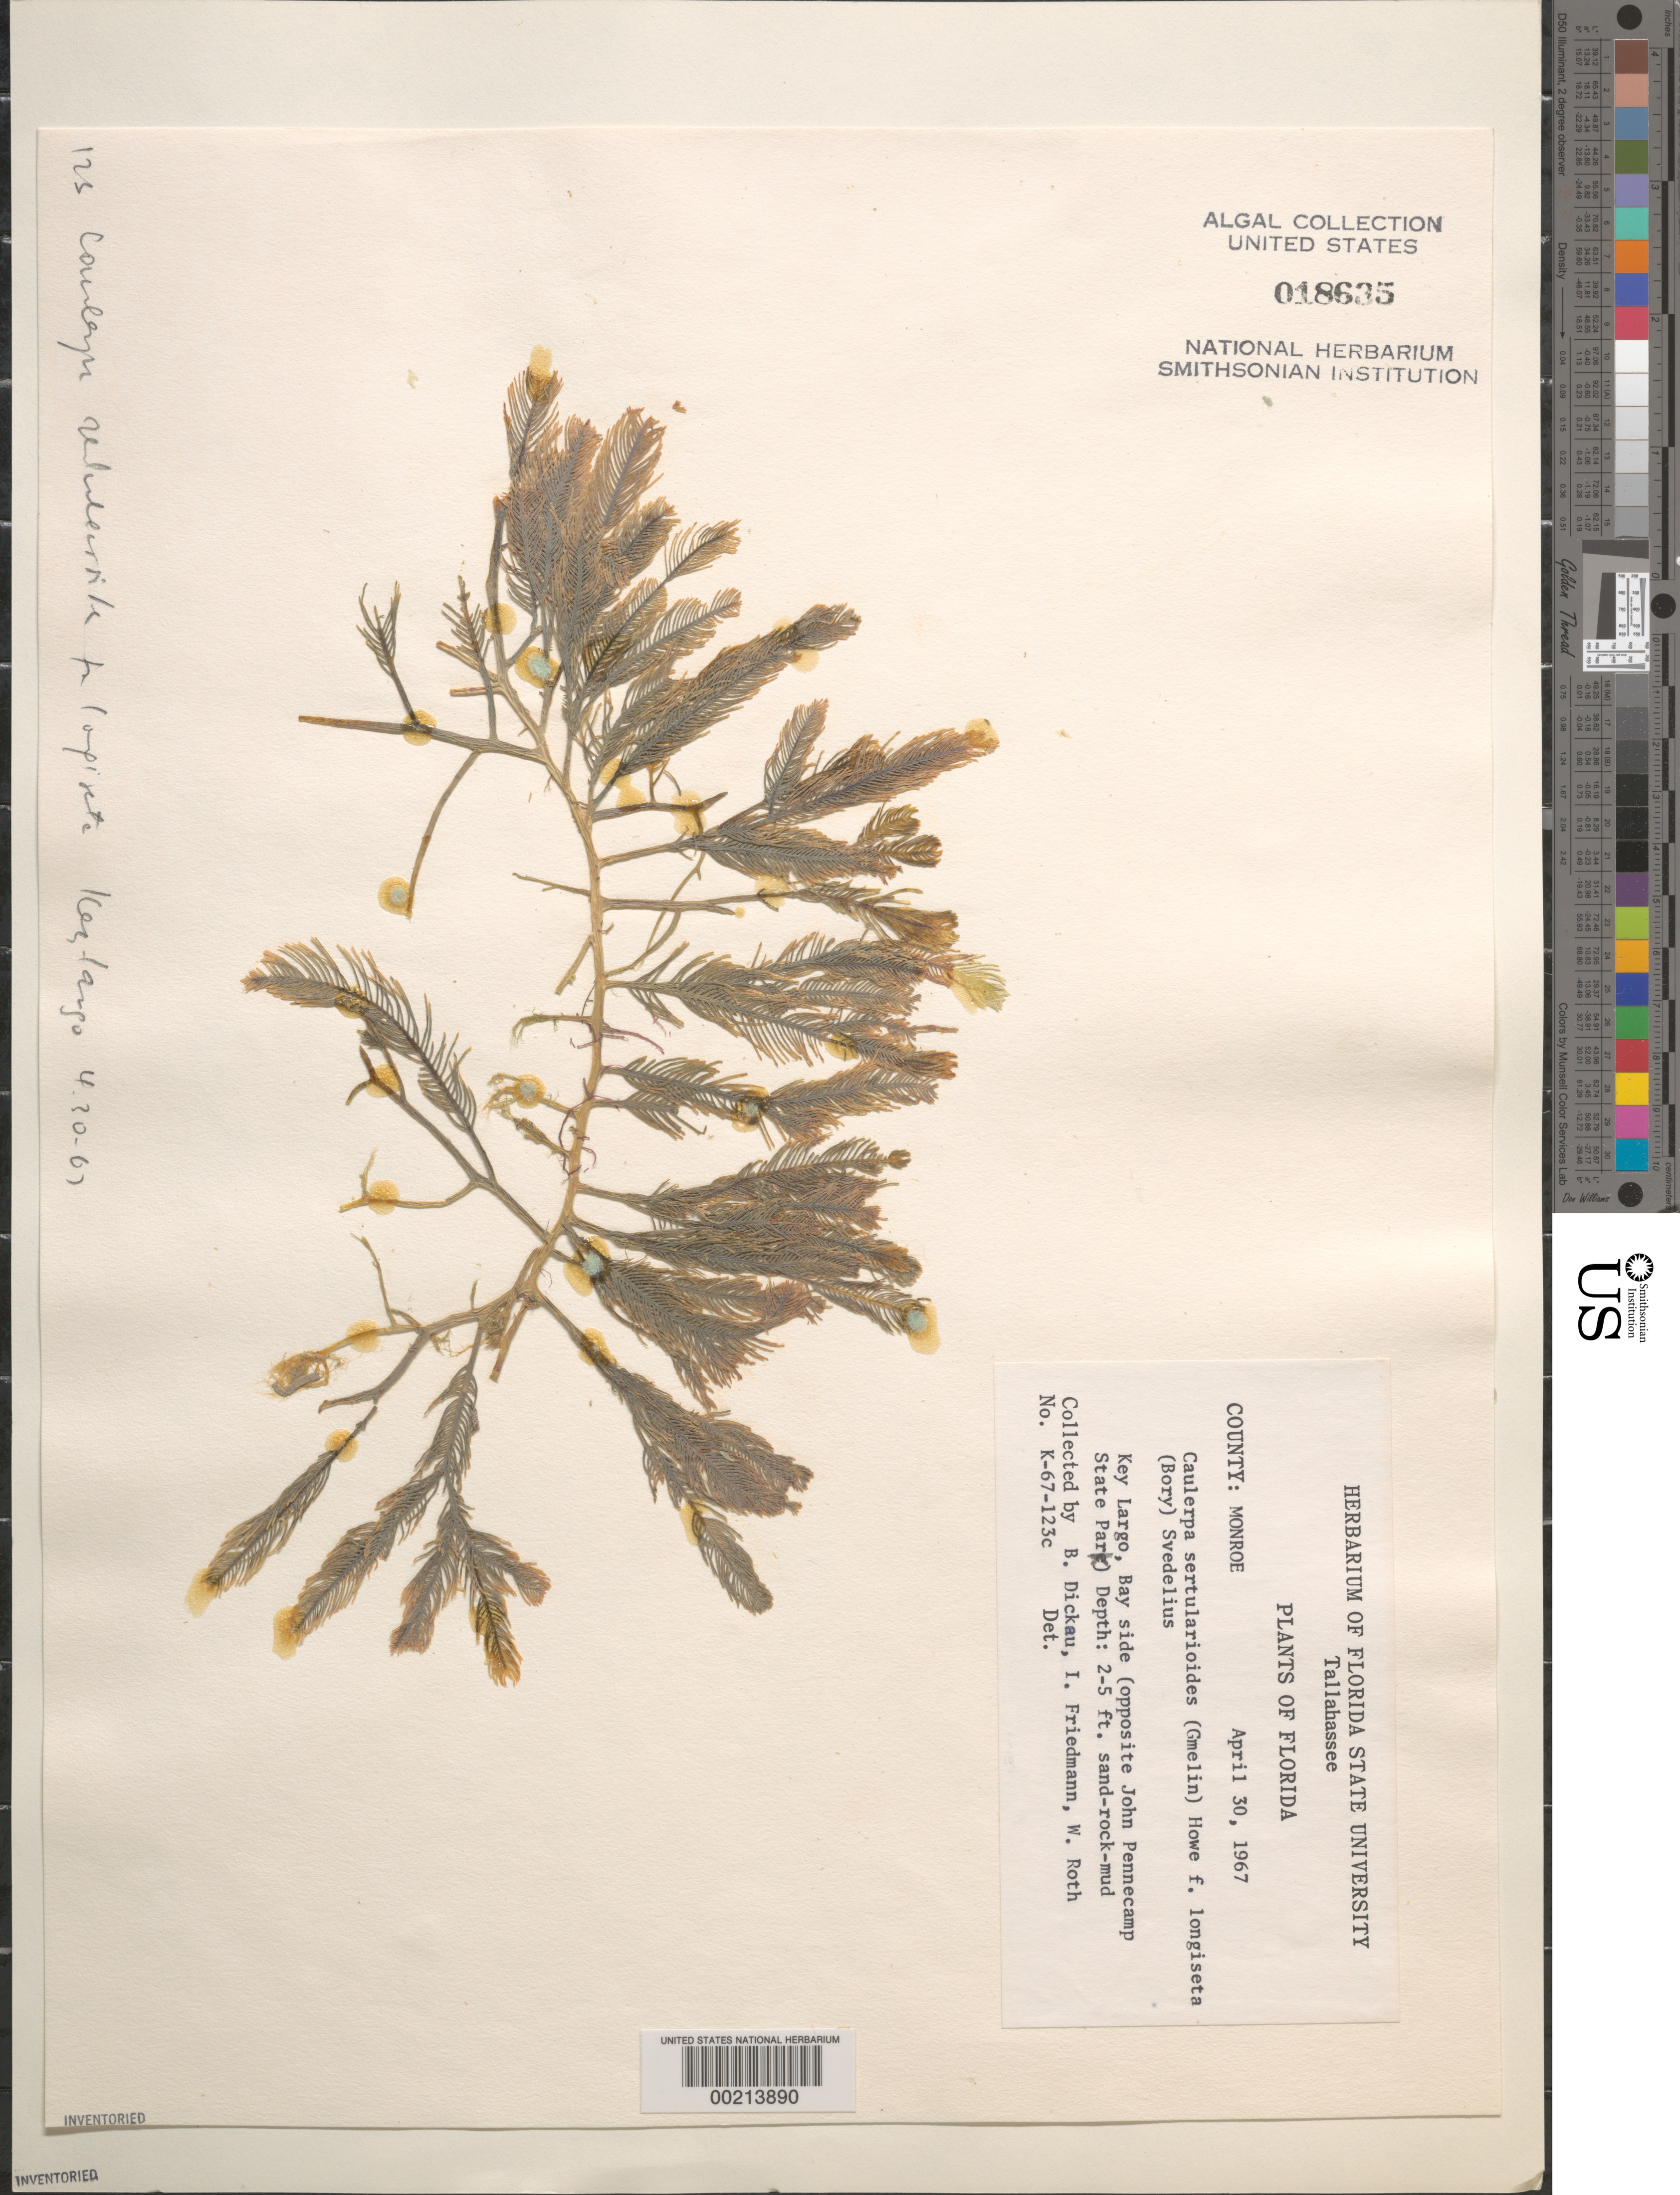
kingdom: Plantae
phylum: Chlorophyta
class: Ulvophyceae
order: Bryopsidales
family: Caulerpaceae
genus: Caulerpa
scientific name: Caulerpa sertularioides f. longiseta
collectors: B. Dickau, E. Friedmann & W. C. Roth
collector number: K-67-123c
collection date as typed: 30 Apr 1967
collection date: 1967-04-30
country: United States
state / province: Florida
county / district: Monroe County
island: Key Largo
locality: Opposite John Pennekamp State Park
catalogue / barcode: US 18635